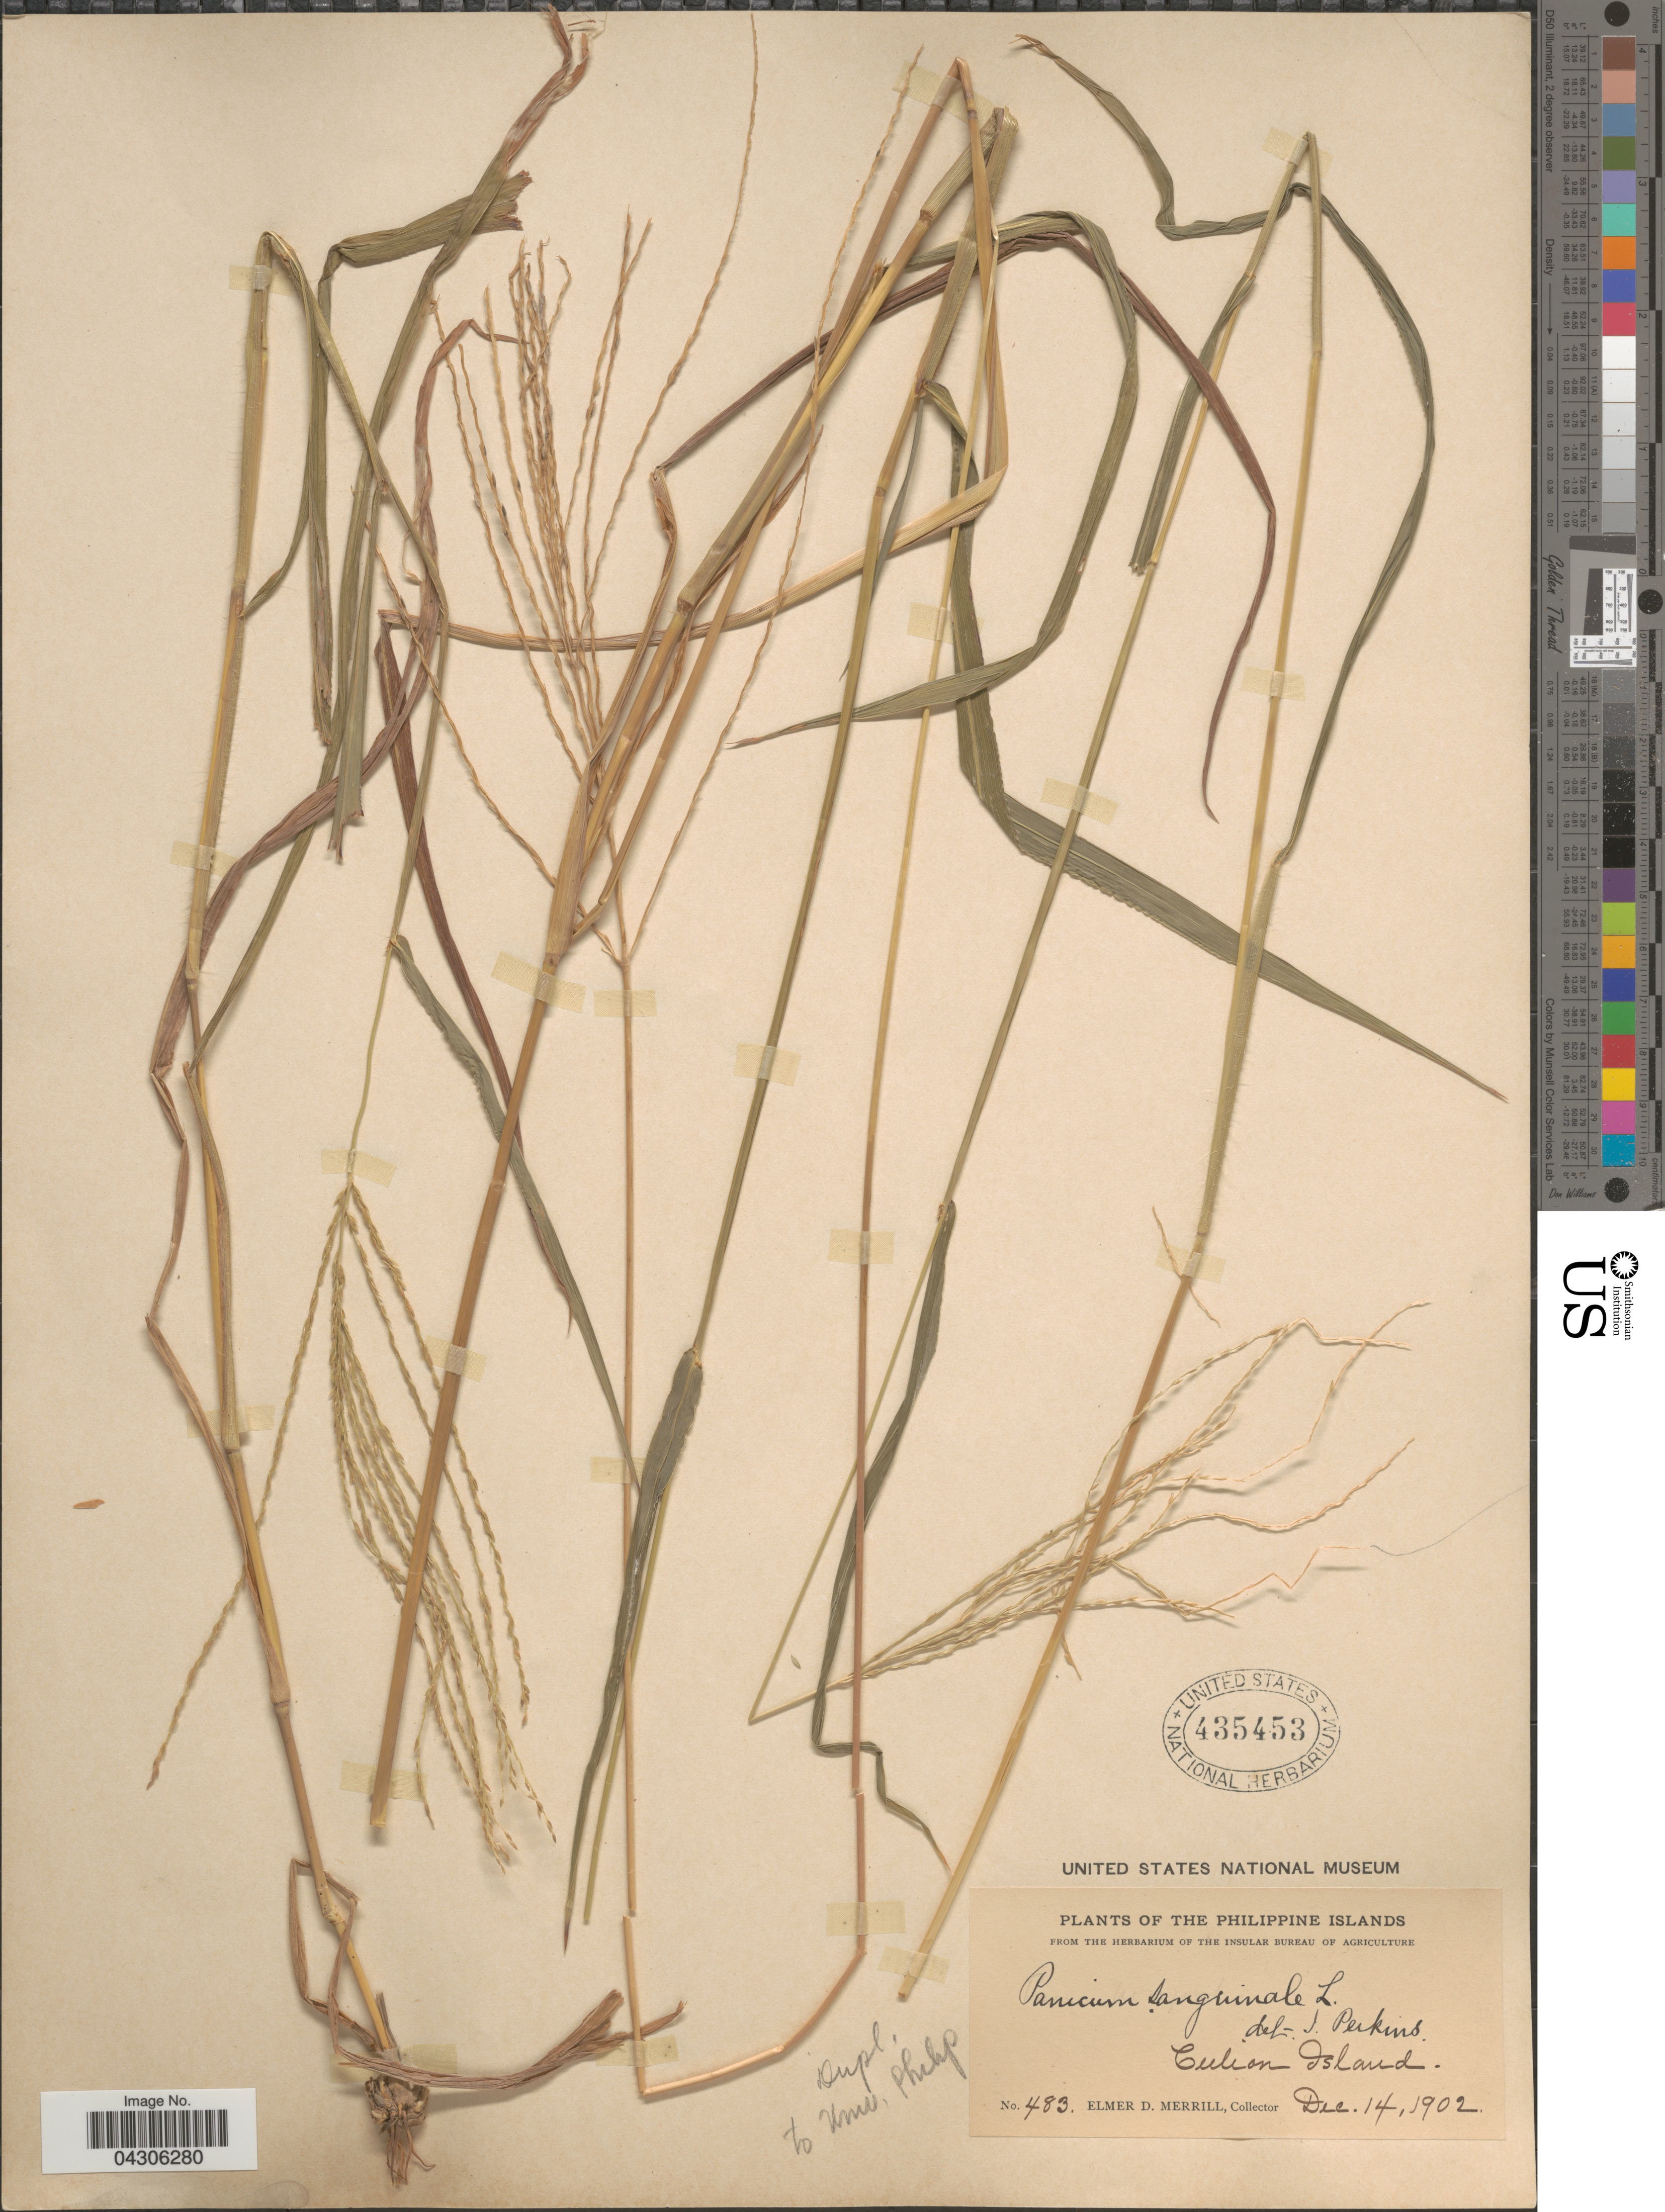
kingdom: Plantae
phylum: Tracheophyta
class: Liliopsida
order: Poales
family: Poaceae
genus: Digitaria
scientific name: Digitaria setigera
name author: Roth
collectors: E. D. Merrill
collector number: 483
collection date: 1902-12-14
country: Philippines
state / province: Mimaropa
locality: Philippine Islands. Culion Island.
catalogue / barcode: US 435453